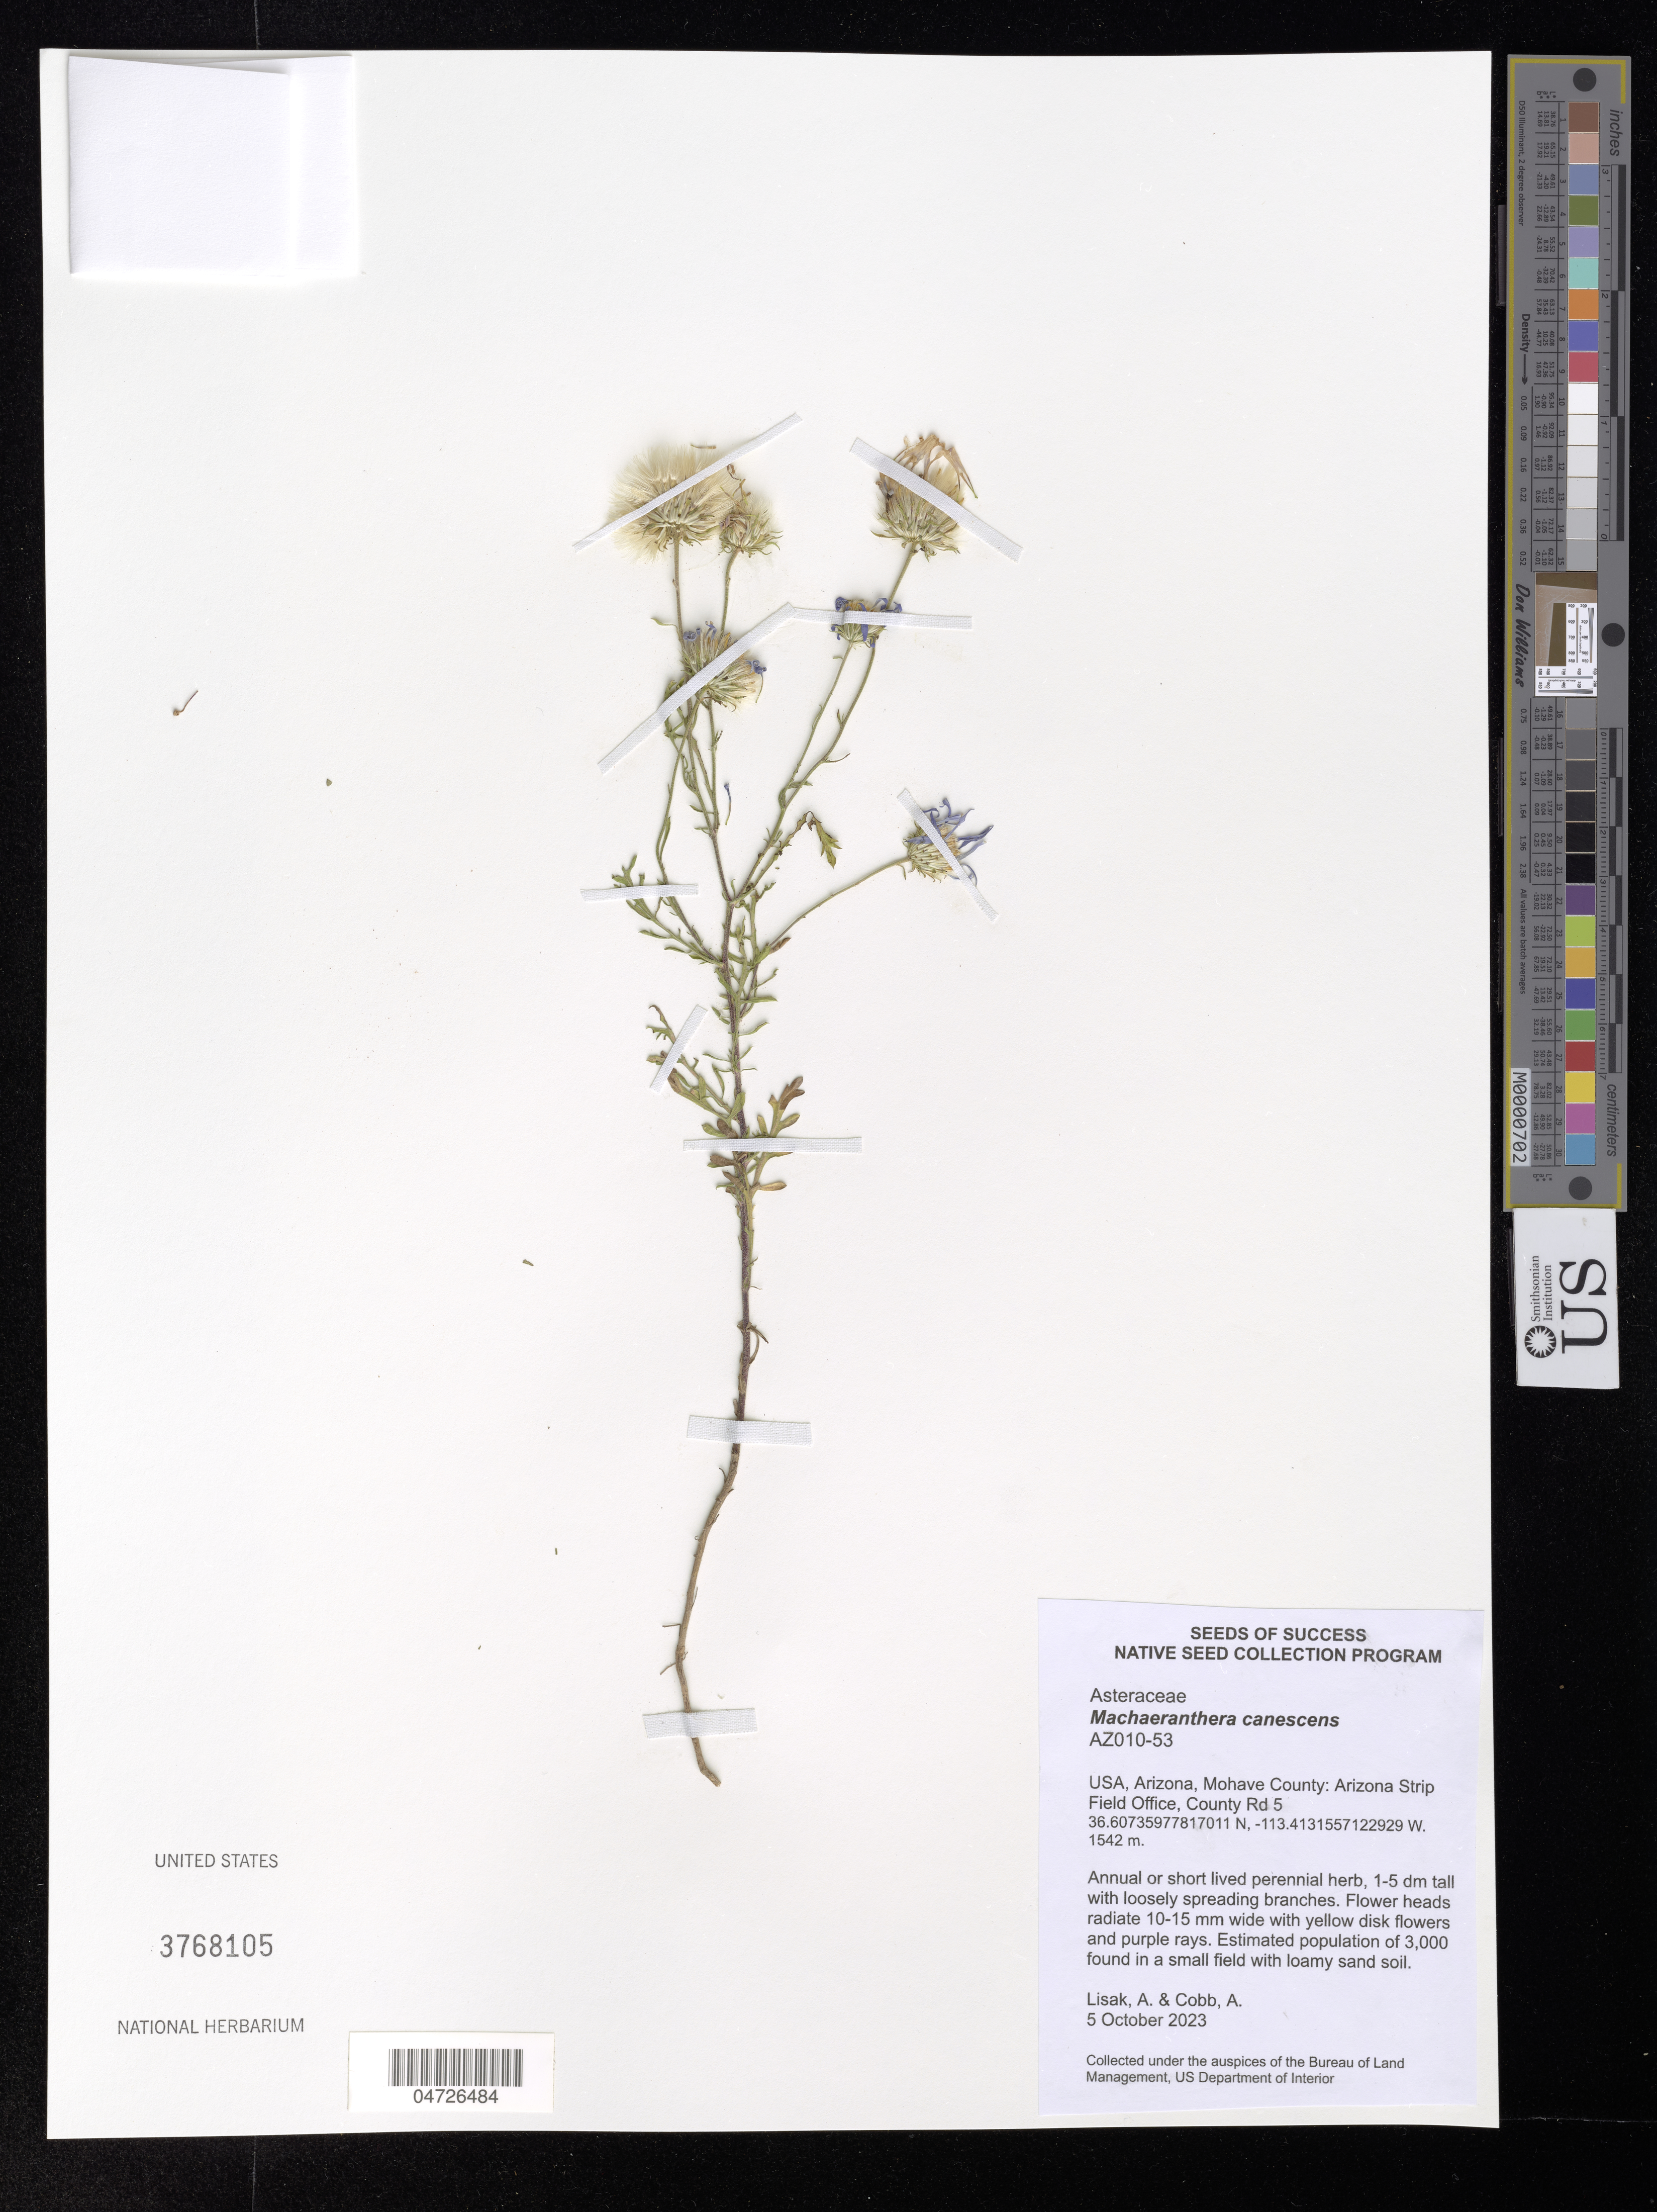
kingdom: Plantae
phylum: Tracheophyta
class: Magnoliopsida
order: Asterales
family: Asteraceae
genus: Machaeranthera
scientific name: Machaeranthera canescens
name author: (Pursh) A. Gray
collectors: A. Lisak & A. Cobb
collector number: AZ010-53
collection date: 2023-10-05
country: United States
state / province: Arizona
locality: Mohave County: Arizona Strip Field Office, County Rd 5.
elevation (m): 1542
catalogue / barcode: US 3768105